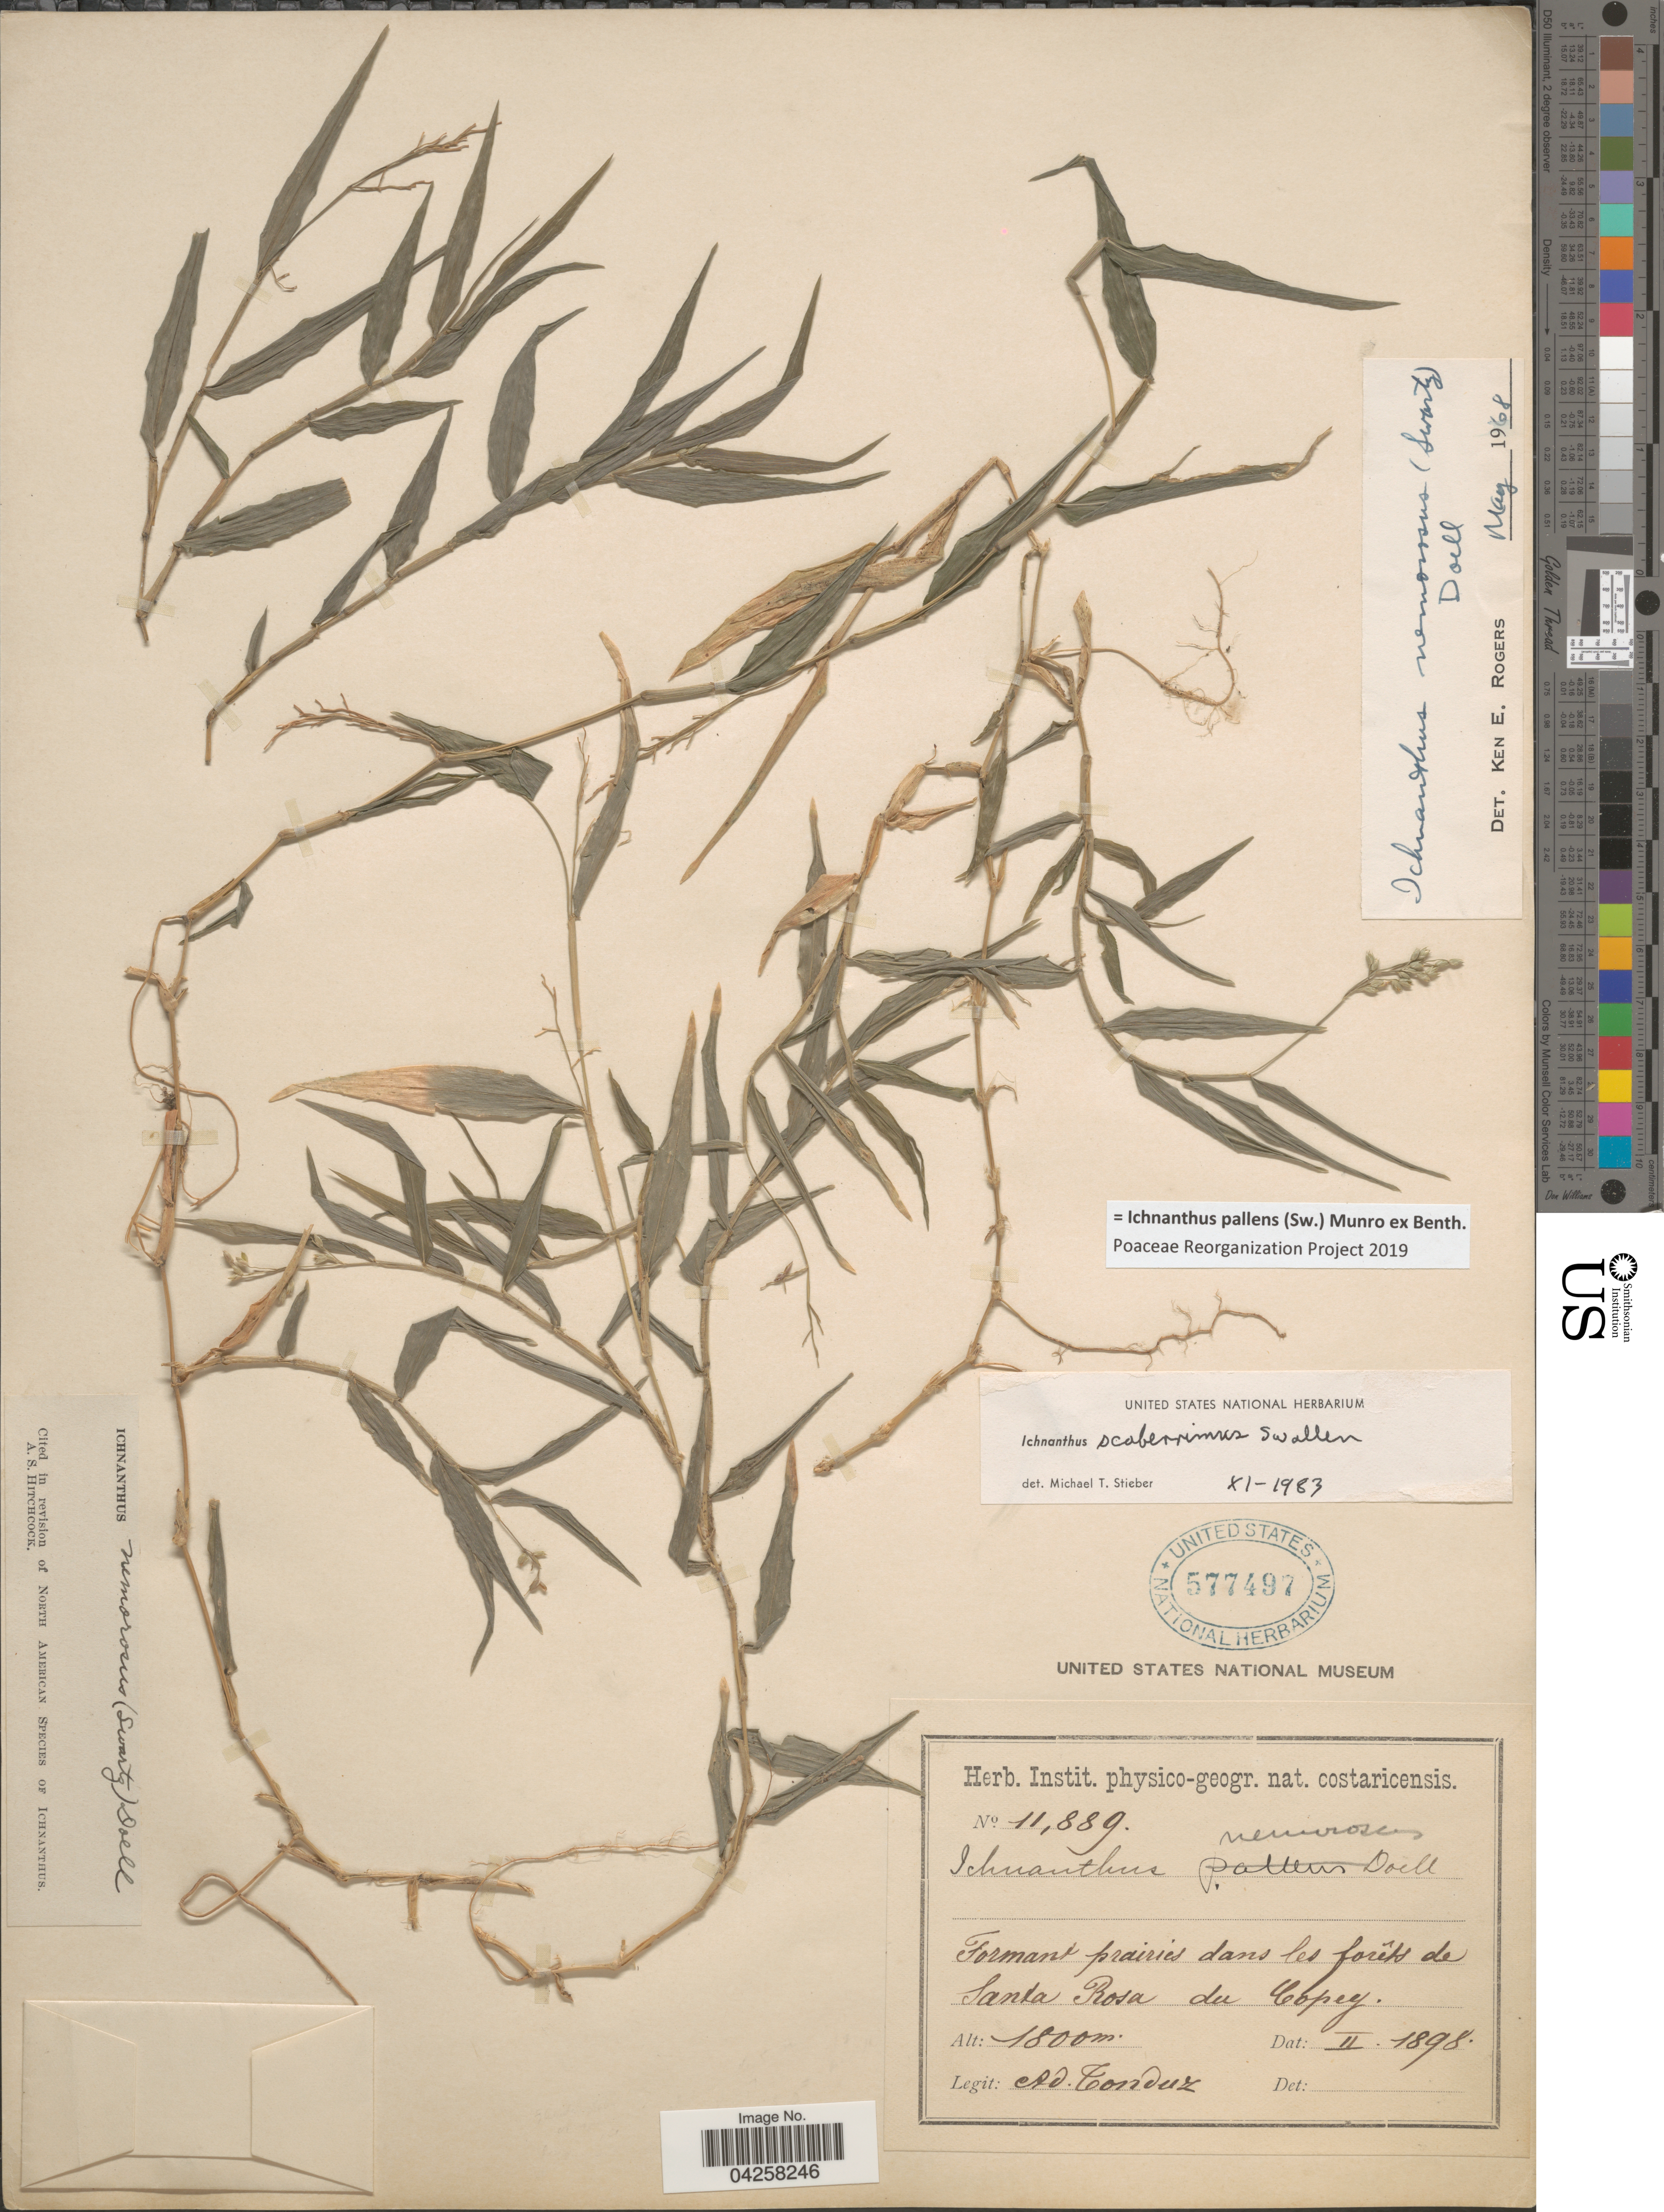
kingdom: Plantae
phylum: Tracheophyta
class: Liliopsida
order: Poales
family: Poaceae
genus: Ichnanthus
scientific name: Ichnanthus pallens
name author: (Sw.) Munro ex Benth.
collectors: A. Tonduz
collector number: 11889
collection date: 1898-02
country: Costa Rica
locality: Formant prairies dans les forêts de Santa Rosa du Copey.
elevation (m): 1800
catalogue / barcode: US 577497